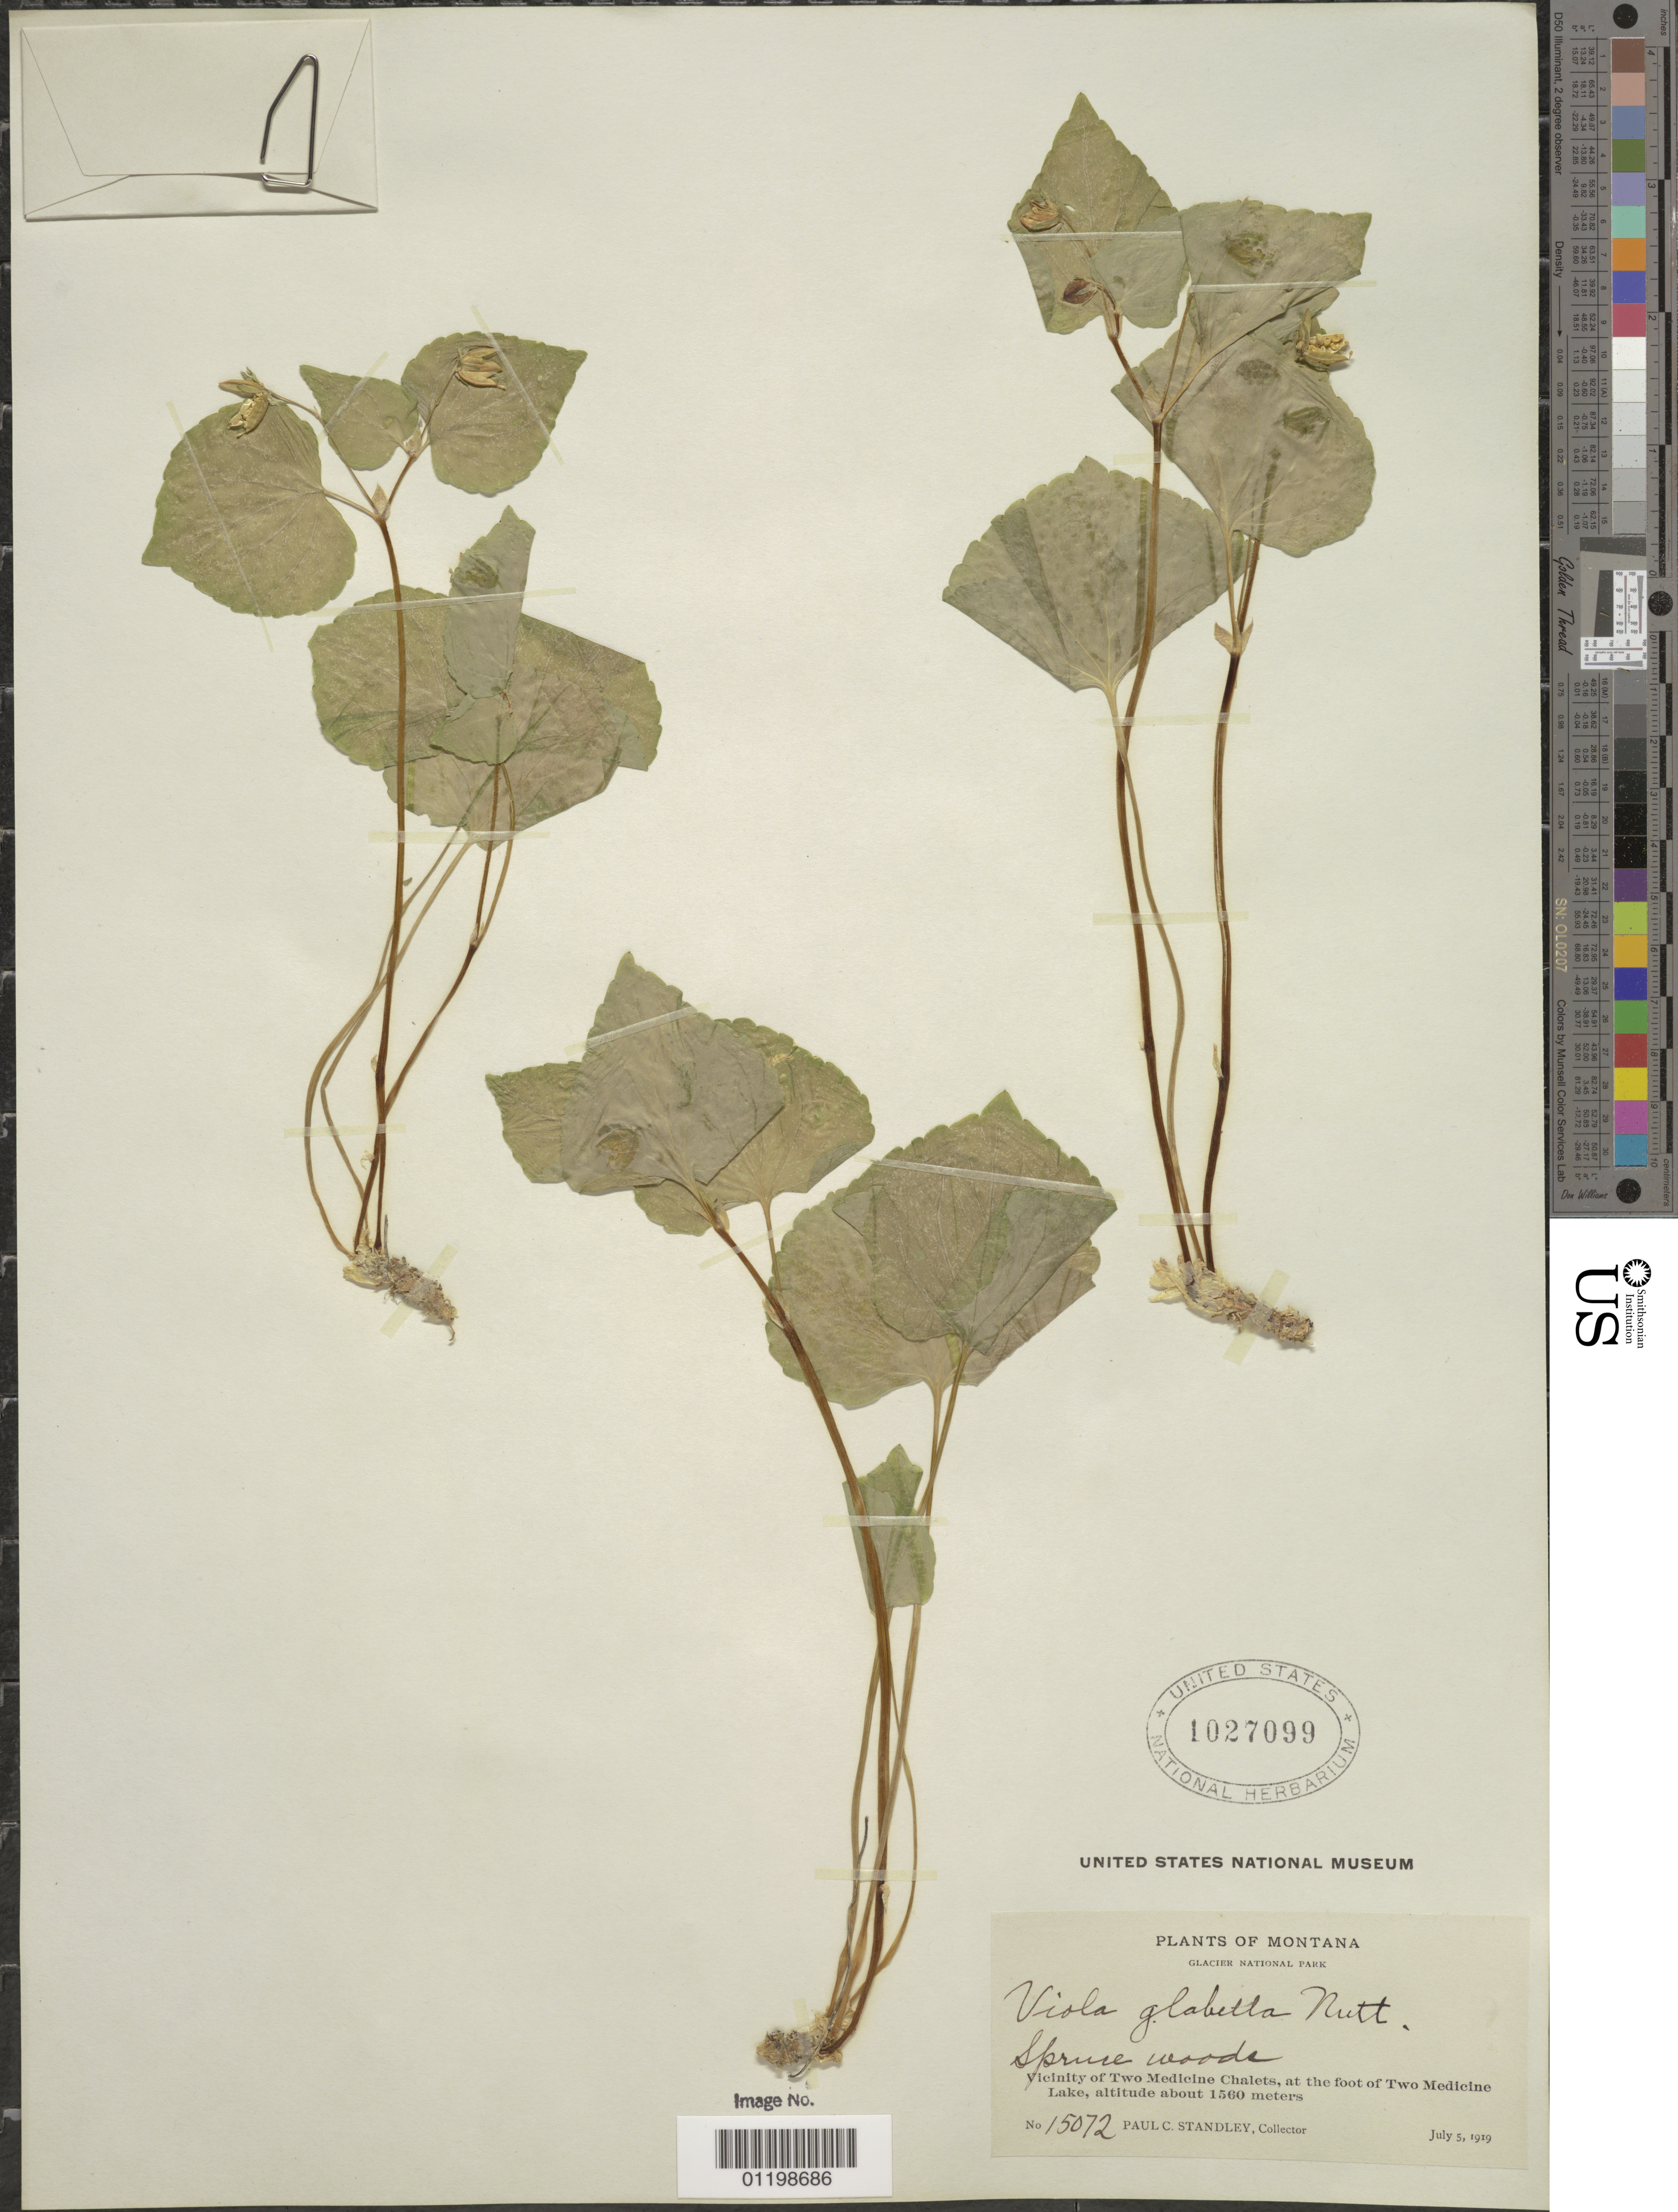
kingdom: Plantae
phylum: Tracheophyta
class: Magnoliopsida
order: Malpighiales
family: Violaceae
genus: Viola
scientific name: Viola glabella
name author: Nutt.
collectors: P. C. Standley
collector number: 15072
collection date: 1919-07-05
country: United States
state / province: Montana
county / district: Glacier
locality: Glacier National Park, vicinity of Two Medicine Chalets, at the foot of Two Medicine Lake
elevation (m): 1560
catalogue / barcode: US 1027099